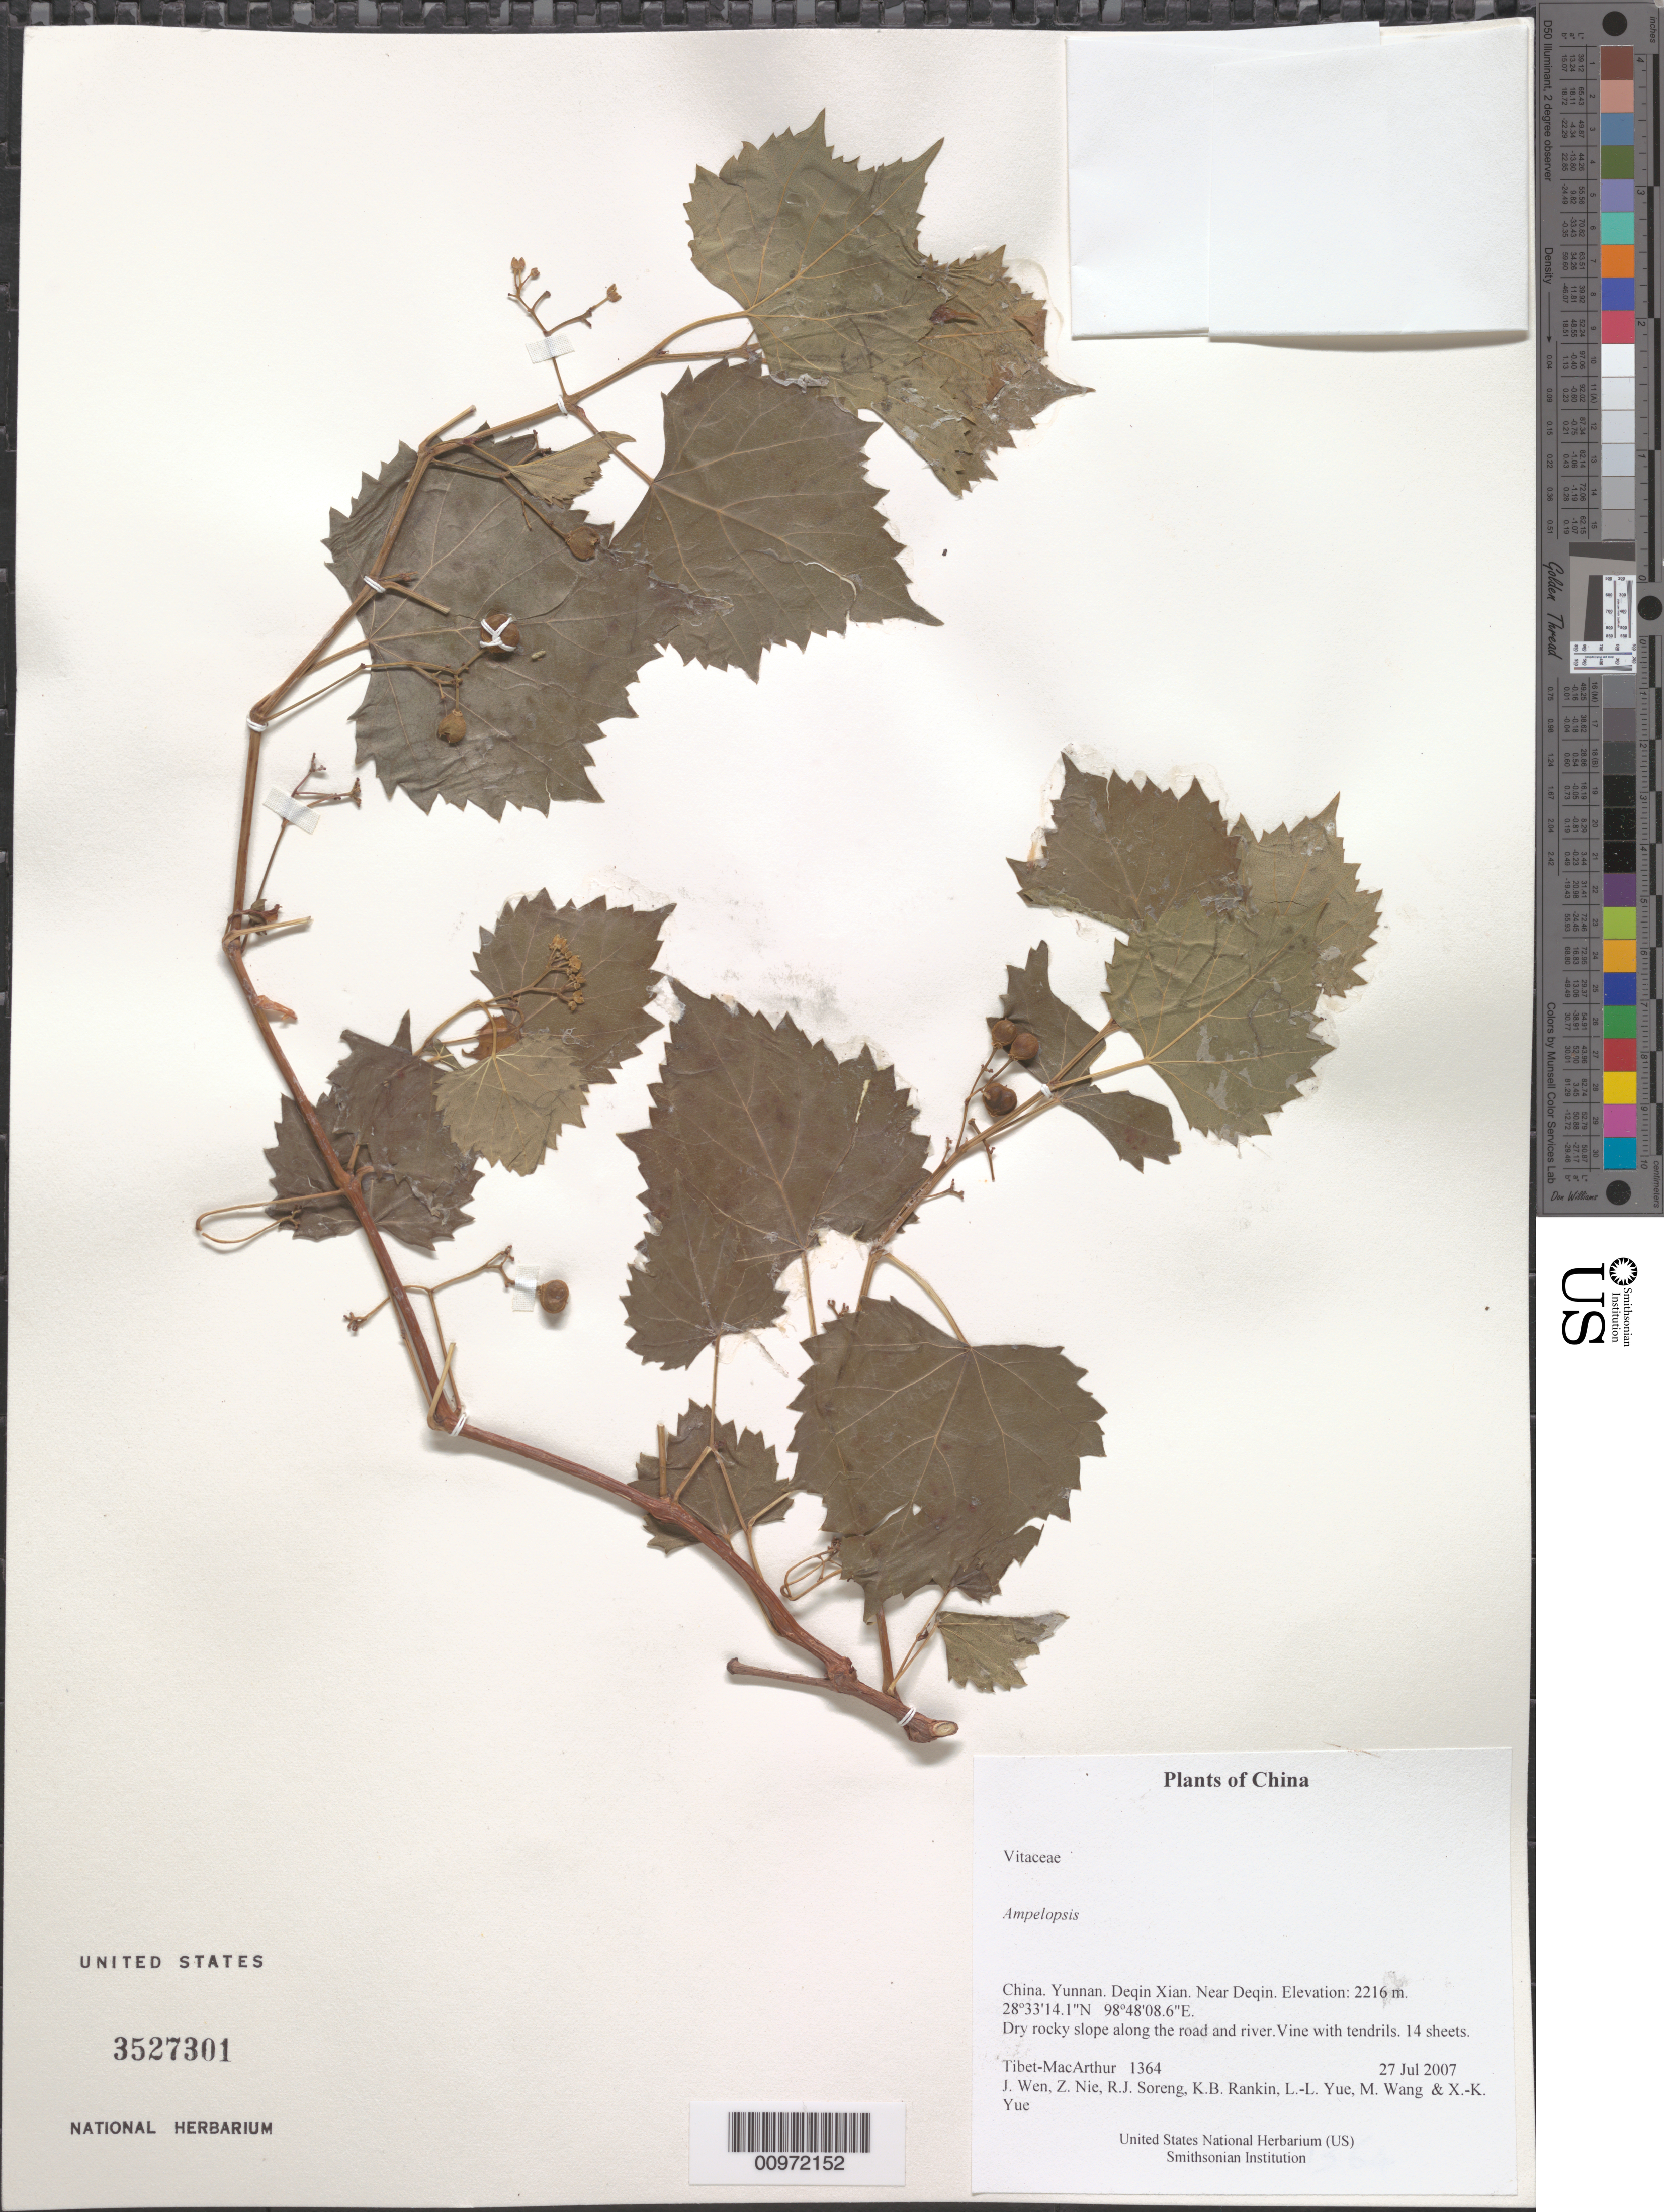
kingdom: Plantae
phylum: Tracheophyta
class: Magnoliopsida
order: Vitales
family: Vitaceae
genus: Ampelopsis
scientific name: Ampelopsis sp.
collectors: Tibet-MacArthur, J. Wen, Z. Nie, R. J. Soreng, K. Rankin, L. Yue, M. Wang & X. Yue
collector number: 1364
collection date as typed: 27 Jul 2007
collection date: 2007-07-27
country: China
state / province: Yunnan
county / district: Deqin Xian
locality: Near Deqin.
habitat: Dry rocky slope along the road and river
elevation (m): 2216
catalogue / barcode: US 3527301